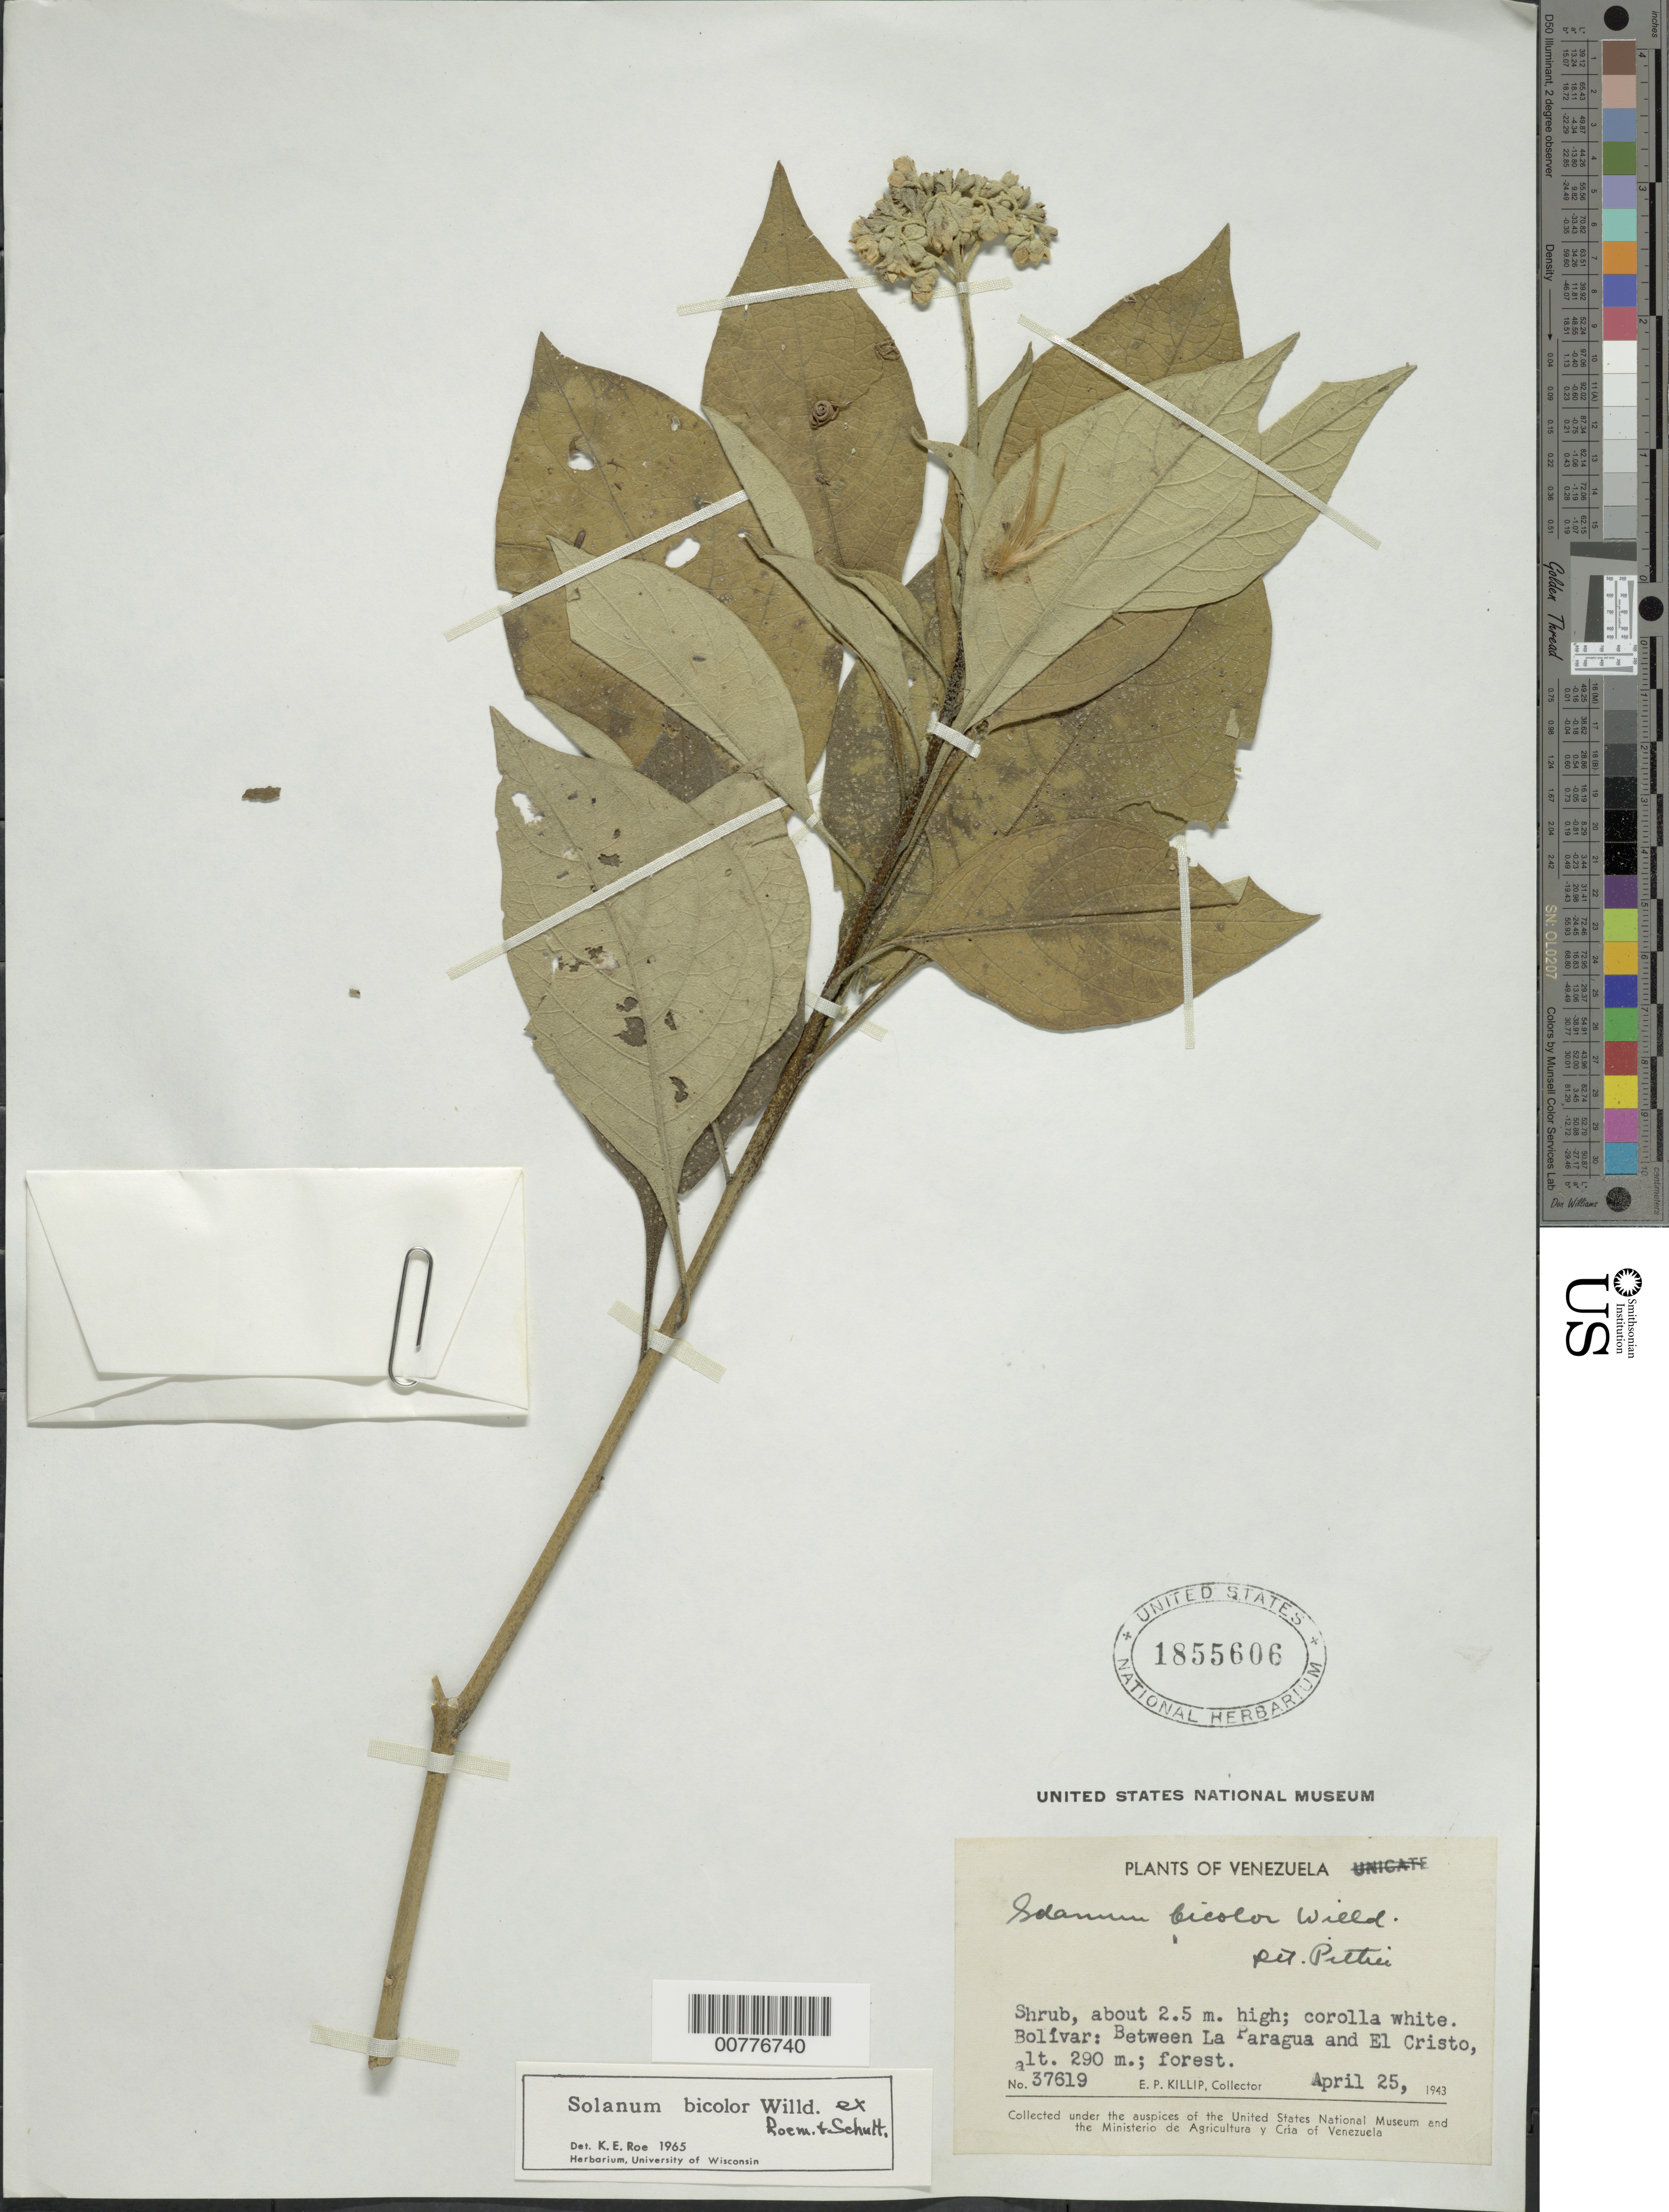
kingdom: Plantae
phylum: Tracheophyta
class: Magnoliopsida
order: Solanales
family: Solanaceae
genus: Solanum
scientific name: Solanum bicolor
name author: Willd. ex Roem. & Schult.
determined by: Roe, K. E.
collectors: E. P. Killip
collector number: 37619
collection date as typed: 4 Apr 1943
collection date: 1943-04-04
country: Venezuela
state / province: Bolívar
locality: Between La Paragua and El Cristo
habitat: Forest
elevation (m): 290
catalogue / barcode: US 1855606